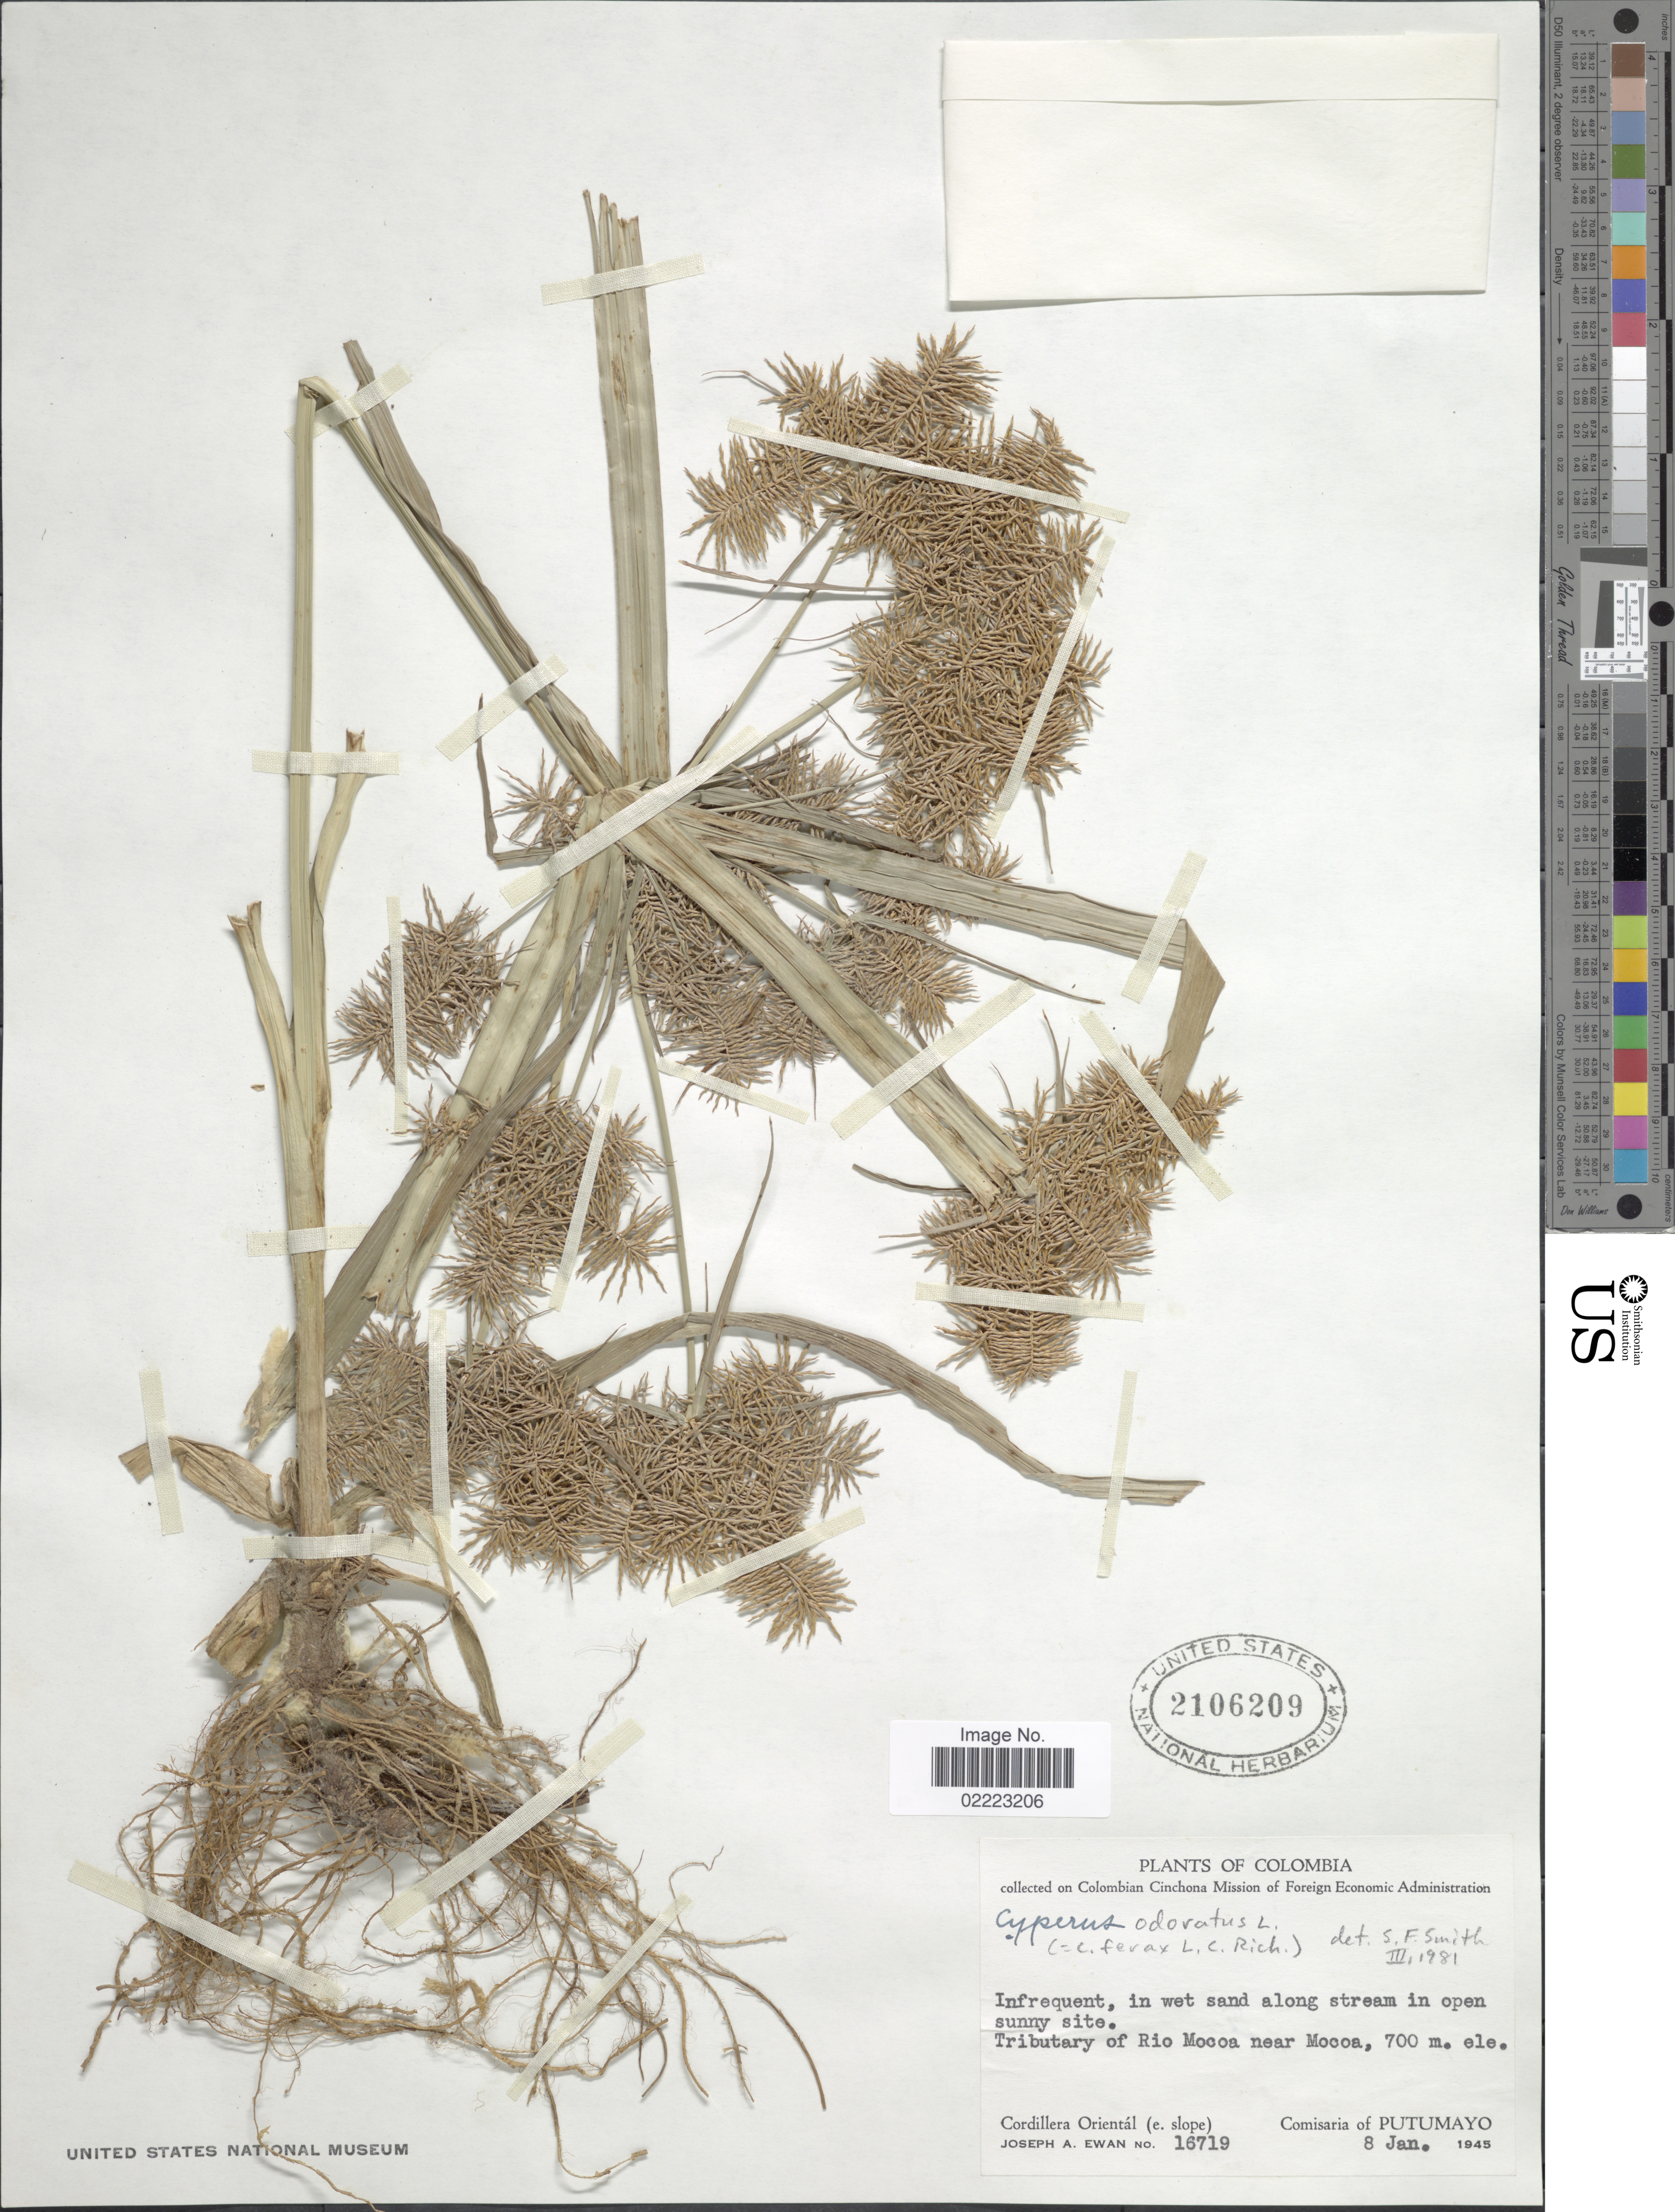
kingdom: Plantae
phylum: Tracheophyta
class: Liliopsida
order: Poales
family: Cyperaceae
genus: Cyperus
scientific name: Cyperus odoratus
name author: L.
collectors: J. A. Ewan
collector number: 16719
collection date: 1945-01-08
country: Colombia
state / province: Putumayo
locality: Infrequent, in wet sand along stream in open sunny site, Tributary of Rio Mocoa near Mocoa, Cordillera Orientál (E. slope), Comisaria of Putumayo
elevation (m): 700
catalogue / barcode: US 2106209